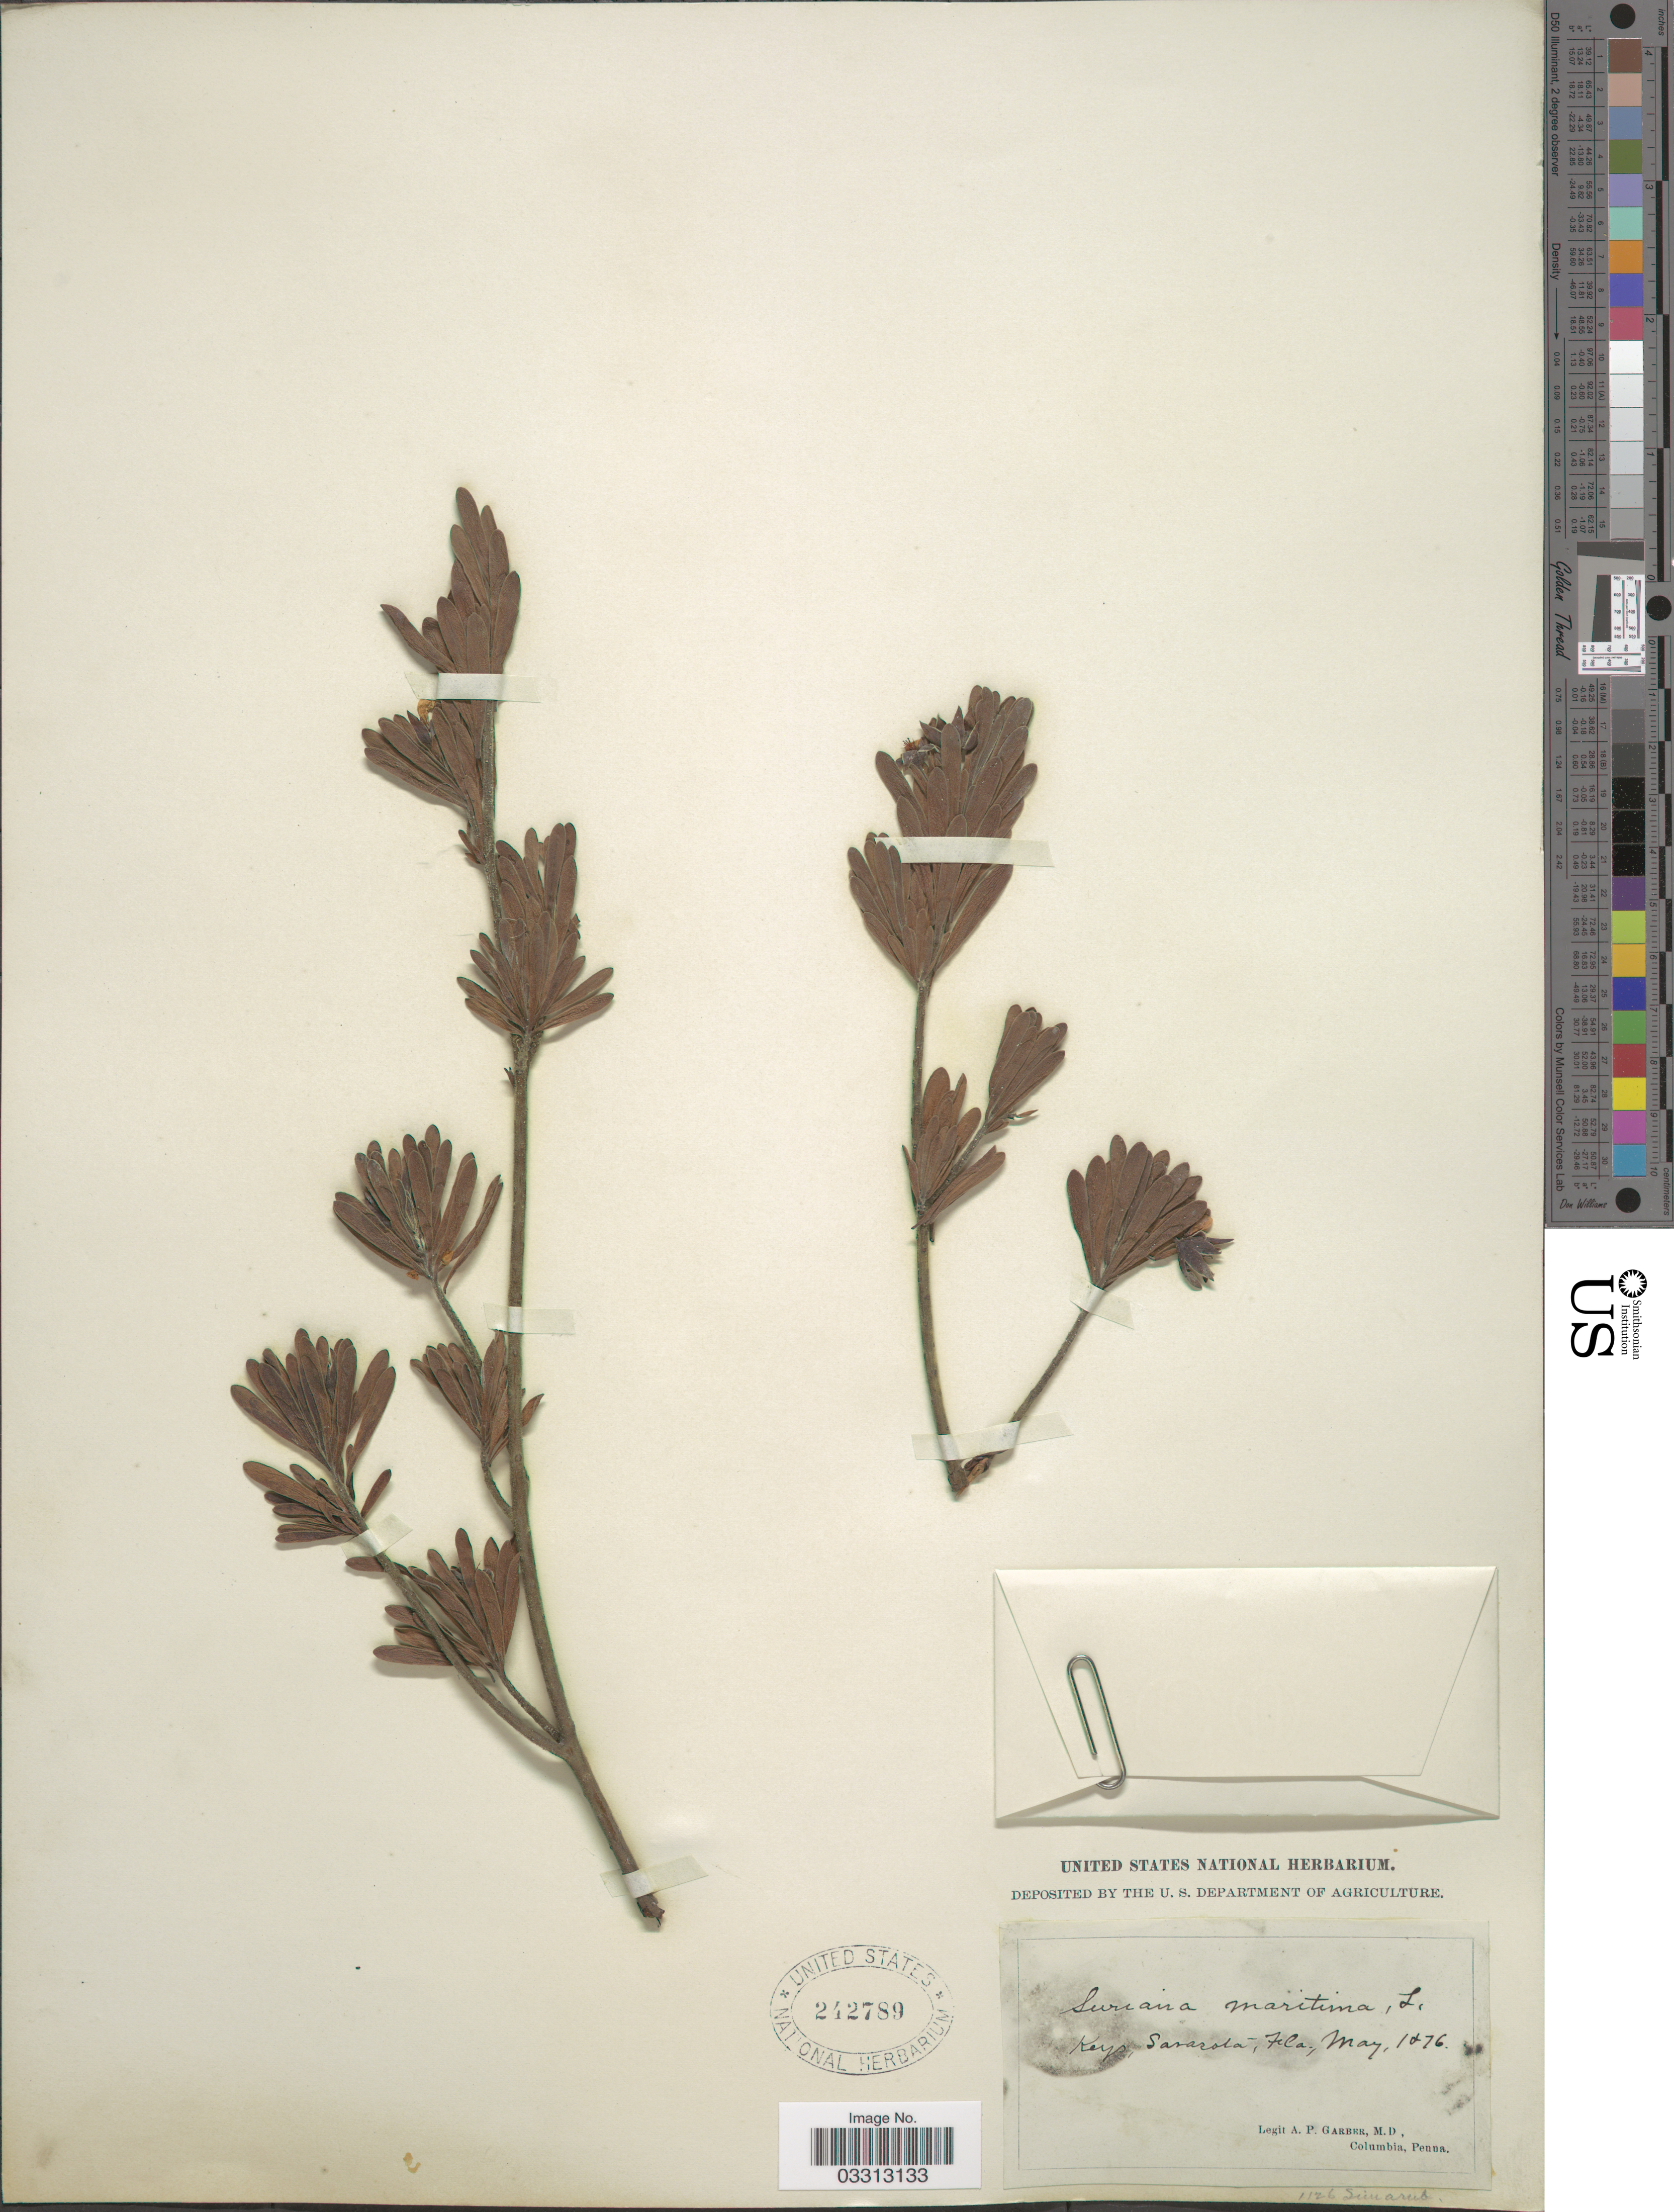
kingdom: Plantae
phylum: Tracheophyta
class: Magnoliopsida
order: Fabales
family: Surianaceae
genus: Suriana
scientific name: Suriana maritima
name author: L.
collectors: A. P. Garber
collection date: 1876-05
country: United States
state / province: Florida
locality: Keys, Sarasota, Fla.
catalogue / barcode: US 242789